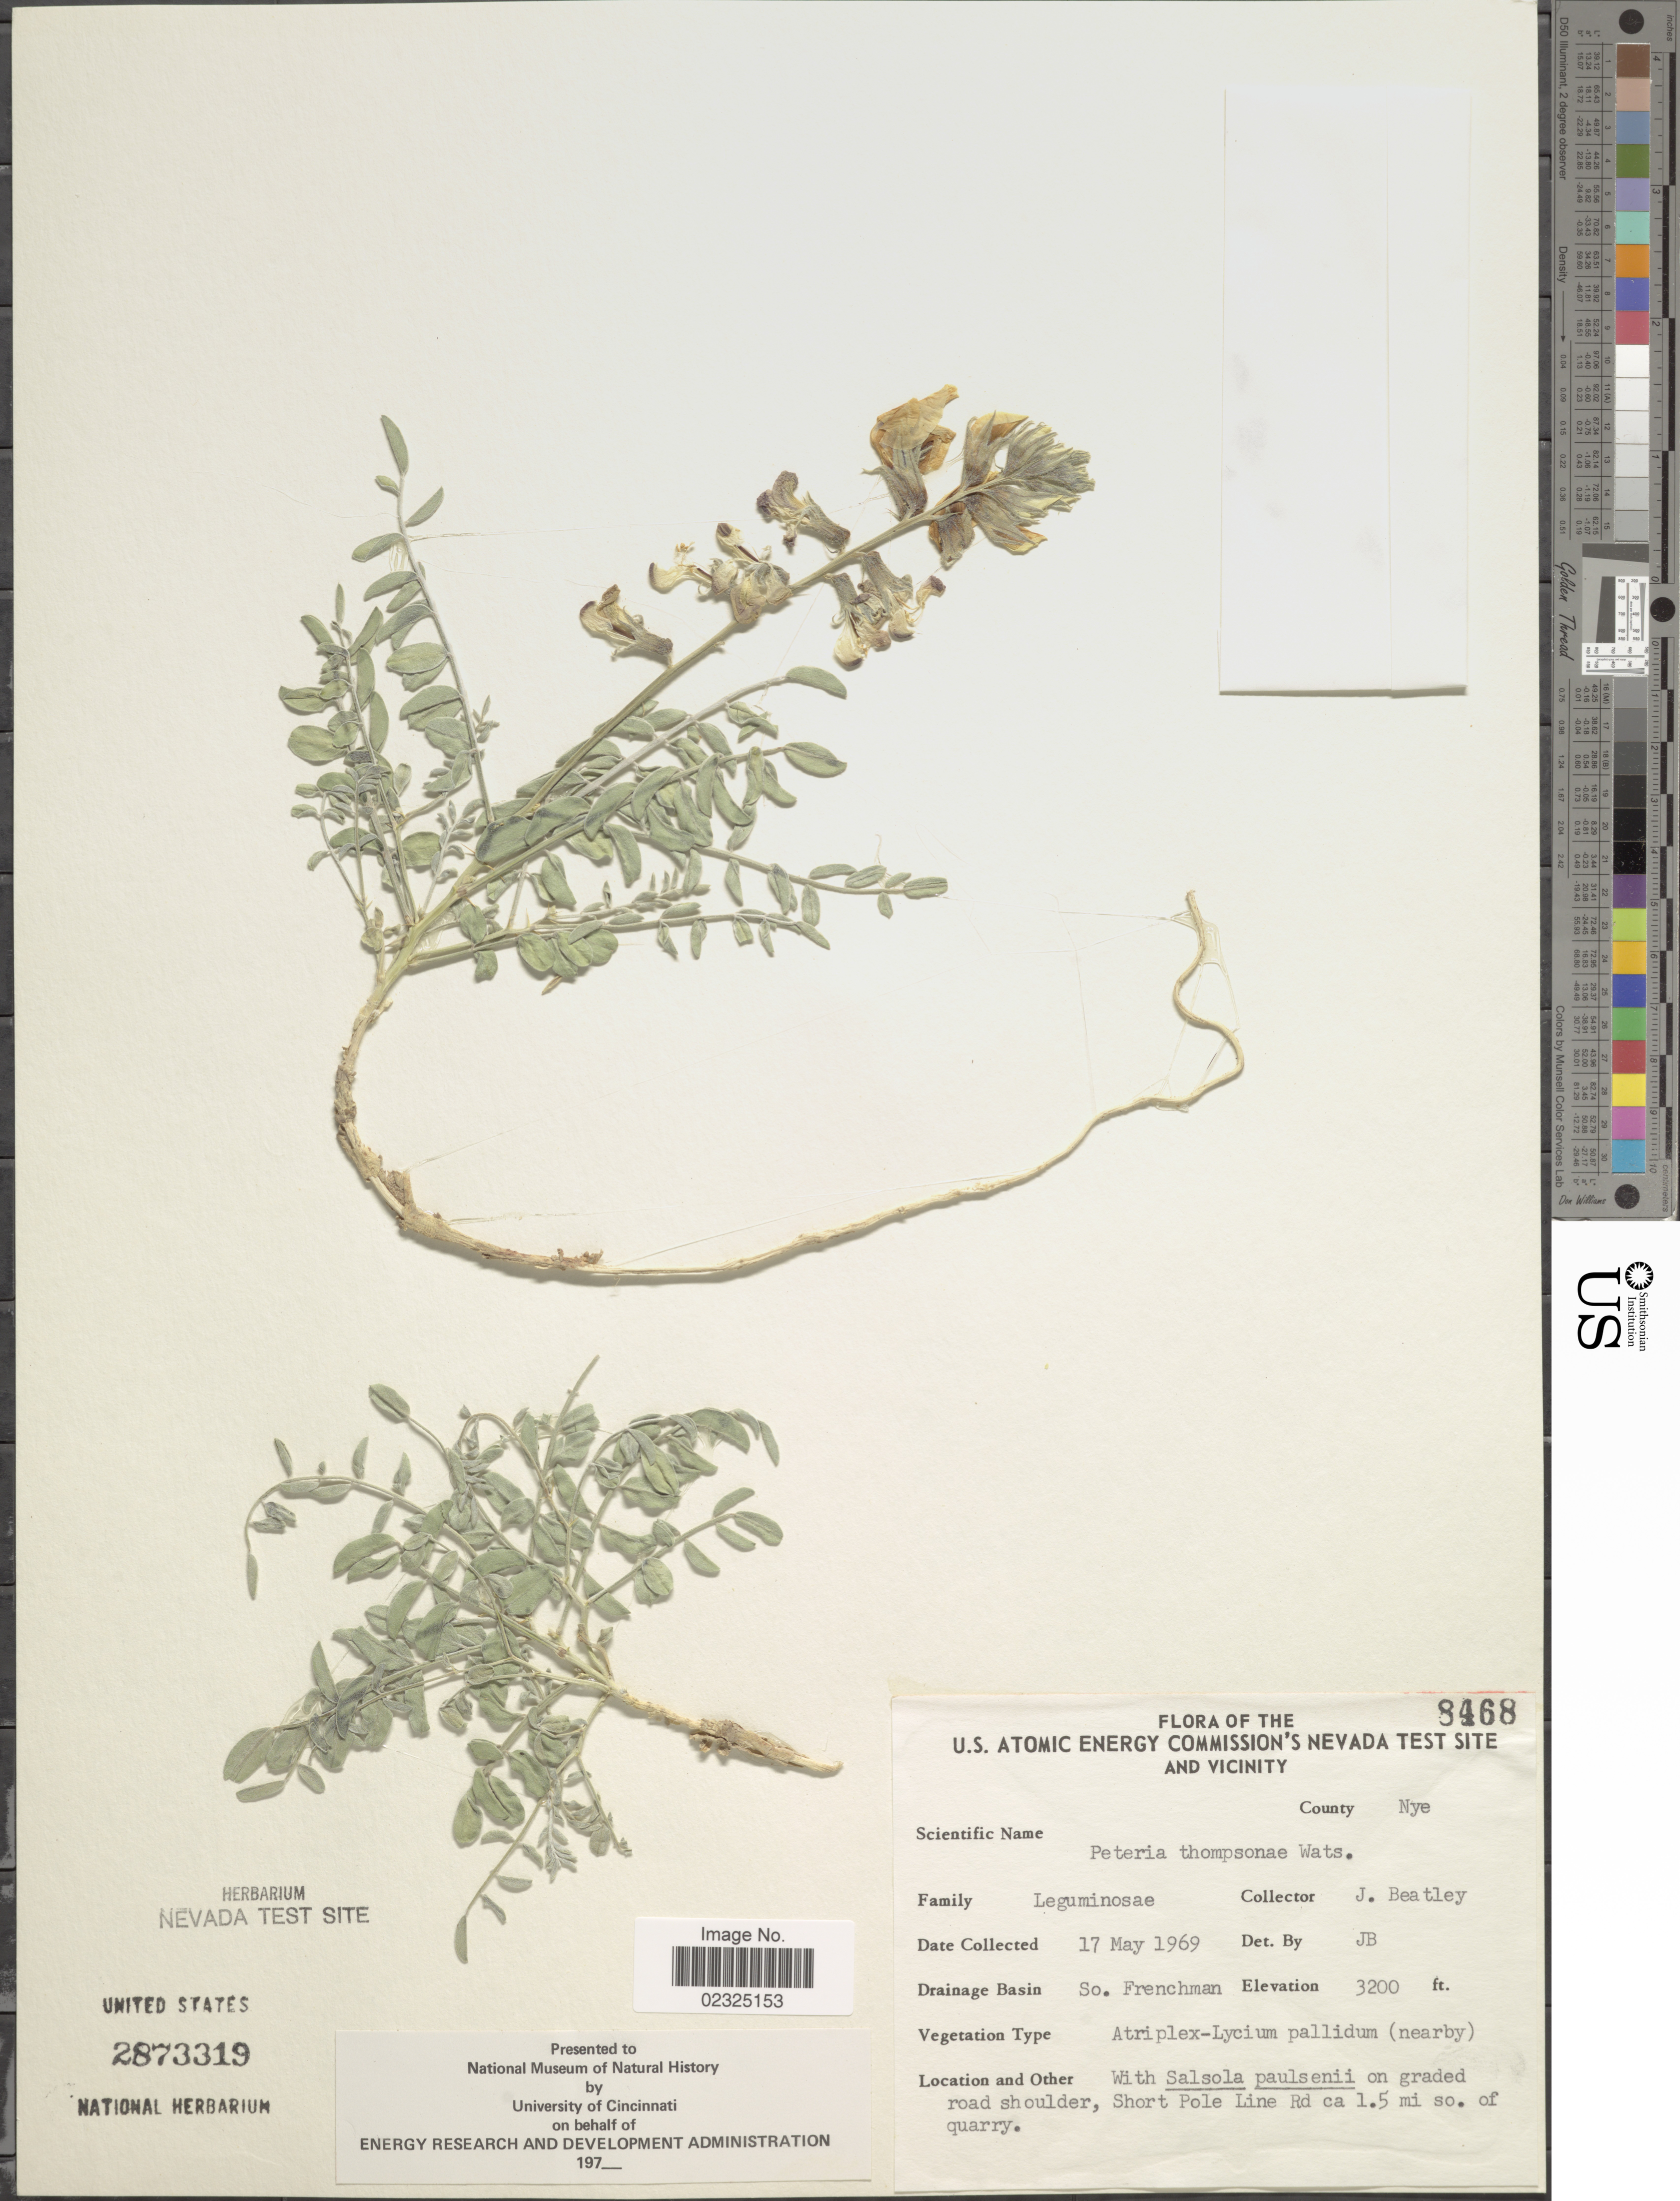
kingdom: Plantae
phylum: Tracheophyta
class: Magnoliopsida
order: Fabales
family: Fabaceae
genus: Peteria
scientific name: Peteria thompsonae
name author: S. Watson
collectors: J. C. Beatley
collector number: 8468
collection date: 1969-05-17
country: United States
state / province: Nevada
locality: Nevda's test site and vicinity [unsure placement], County Nye, drainage baisn So. Frenchman, on graded road shoulder, Short Pole Line Rd ca 1.5 mi so. of quarry.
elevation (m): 975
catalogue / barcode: US 2873319